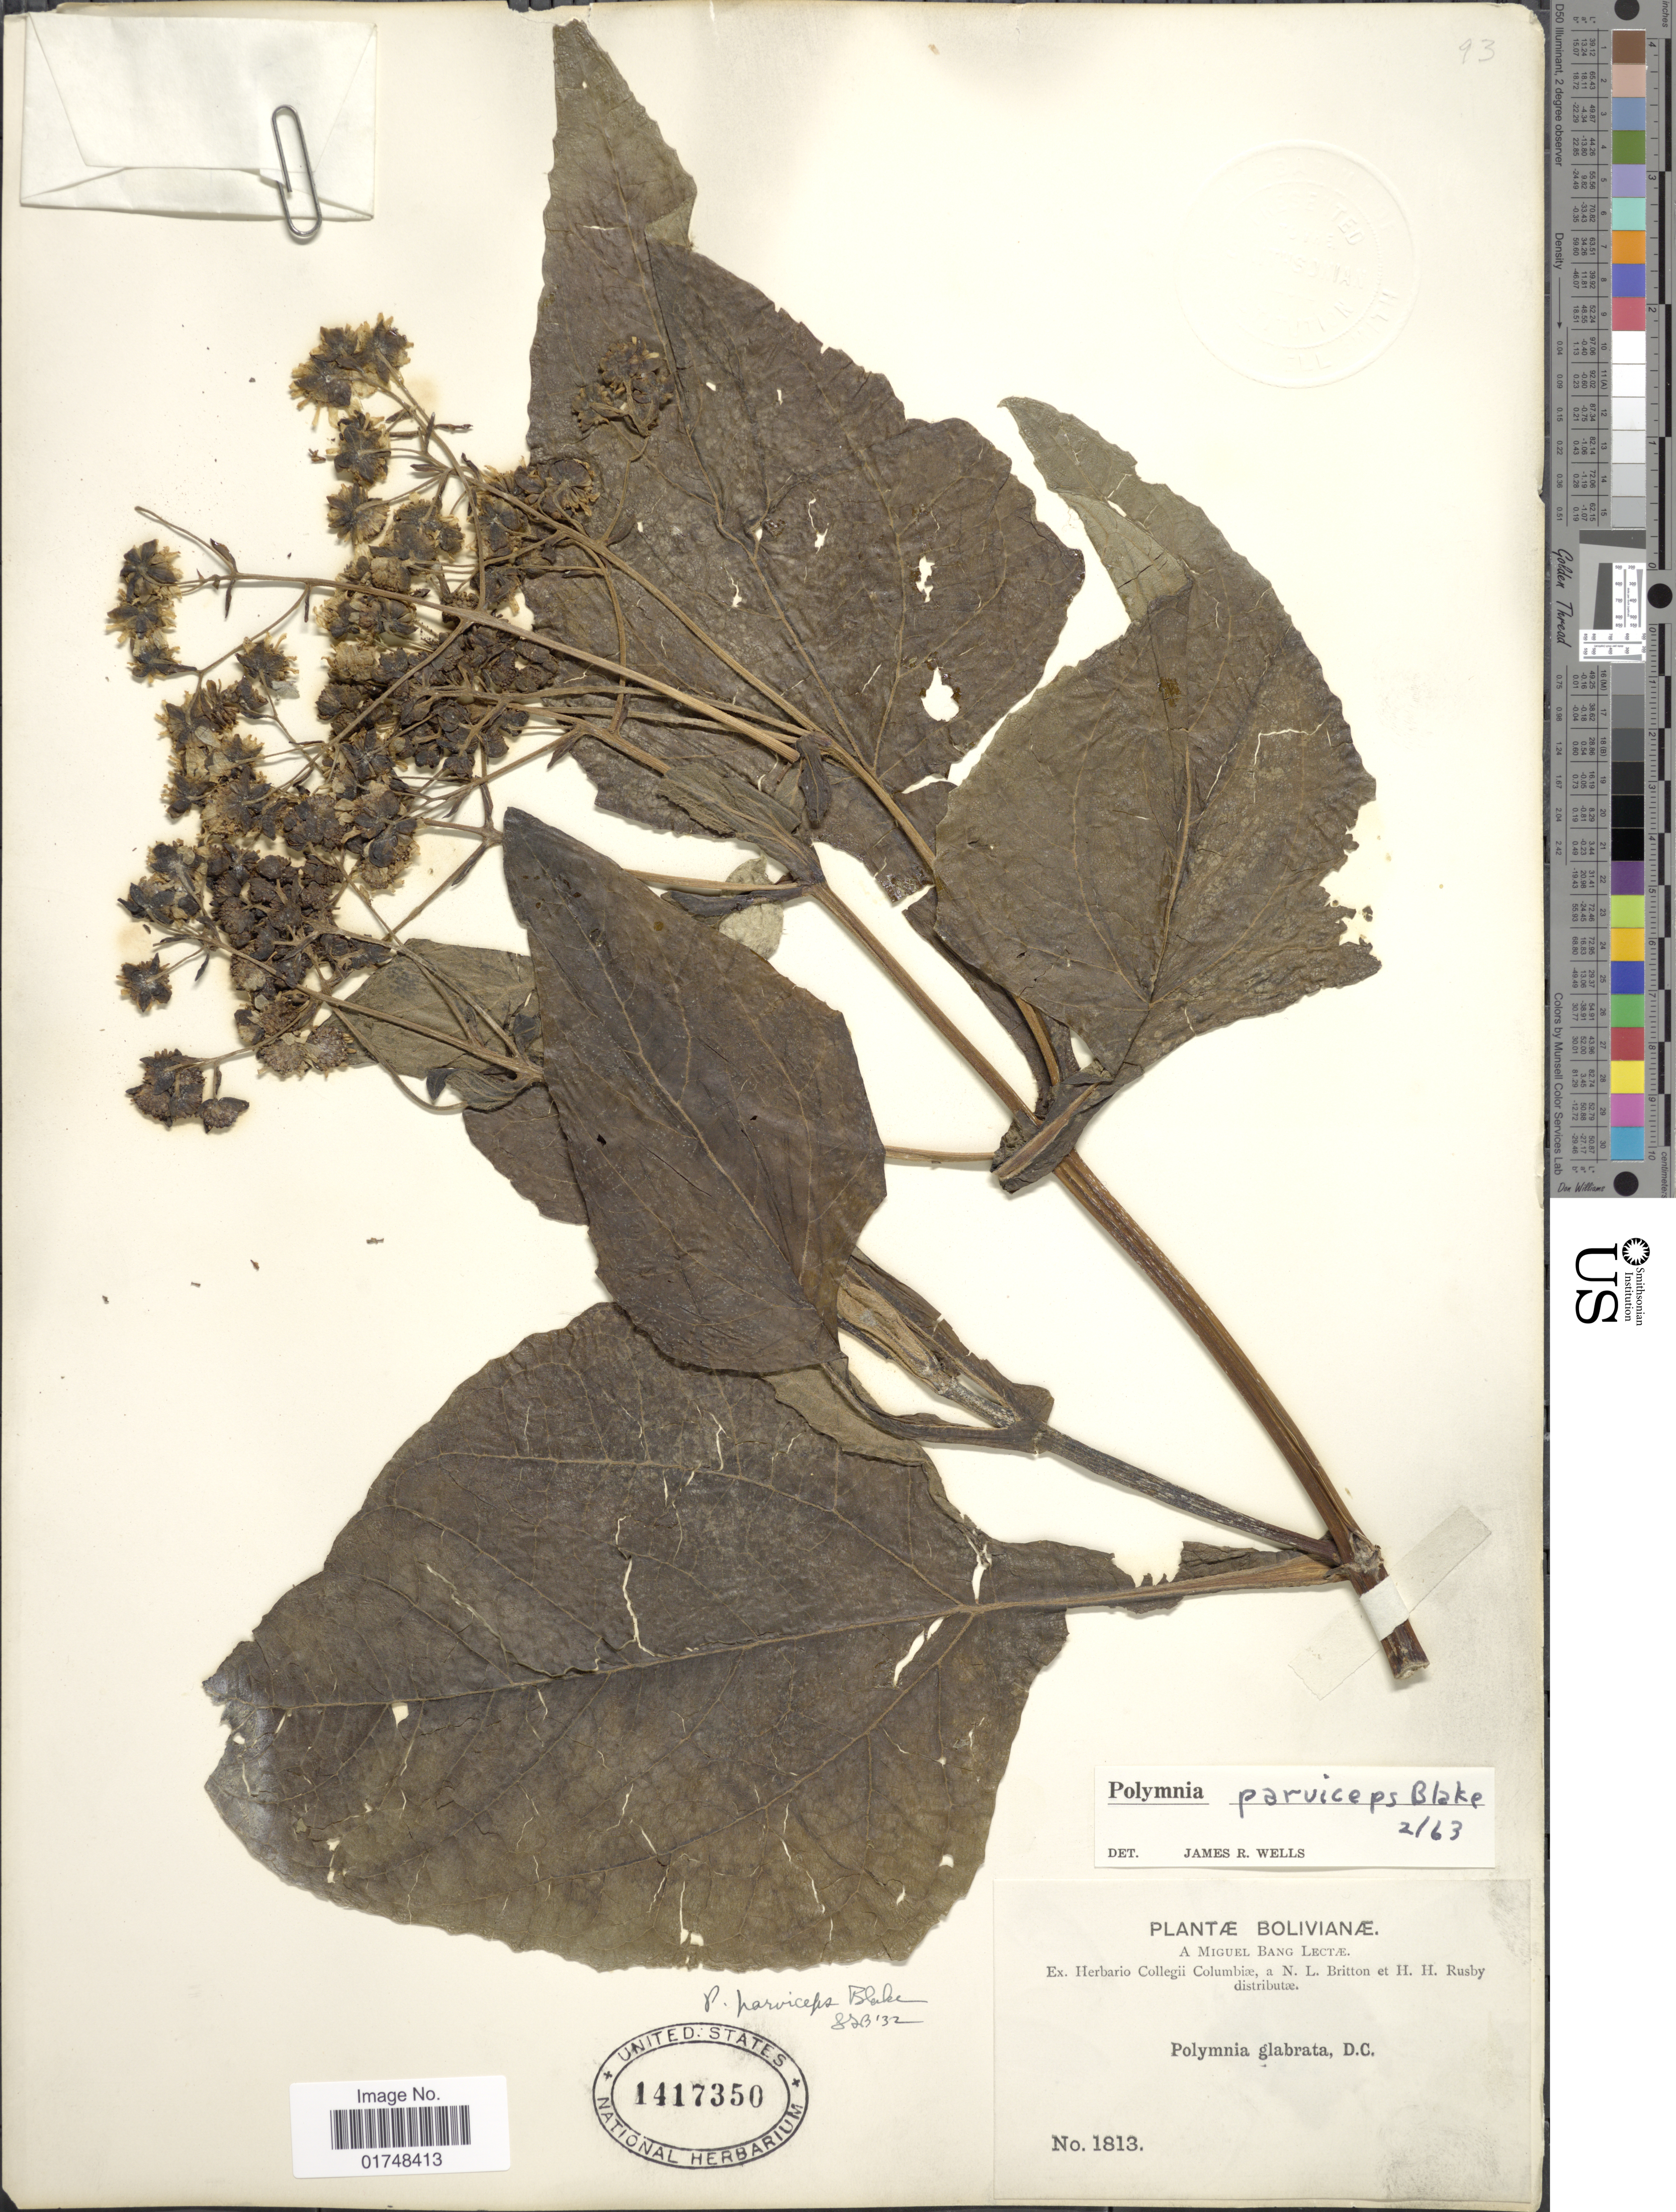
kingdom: Plantae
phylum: Tracheophyta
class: Magnoliopsida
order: Asterales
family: Asteraceae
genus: Smallanthus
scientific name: Smallanthus parviceps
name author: (S.F. Blake) H. Rob.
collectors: M. Bang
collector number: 1813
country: Bolivia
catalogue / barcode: US 1417350